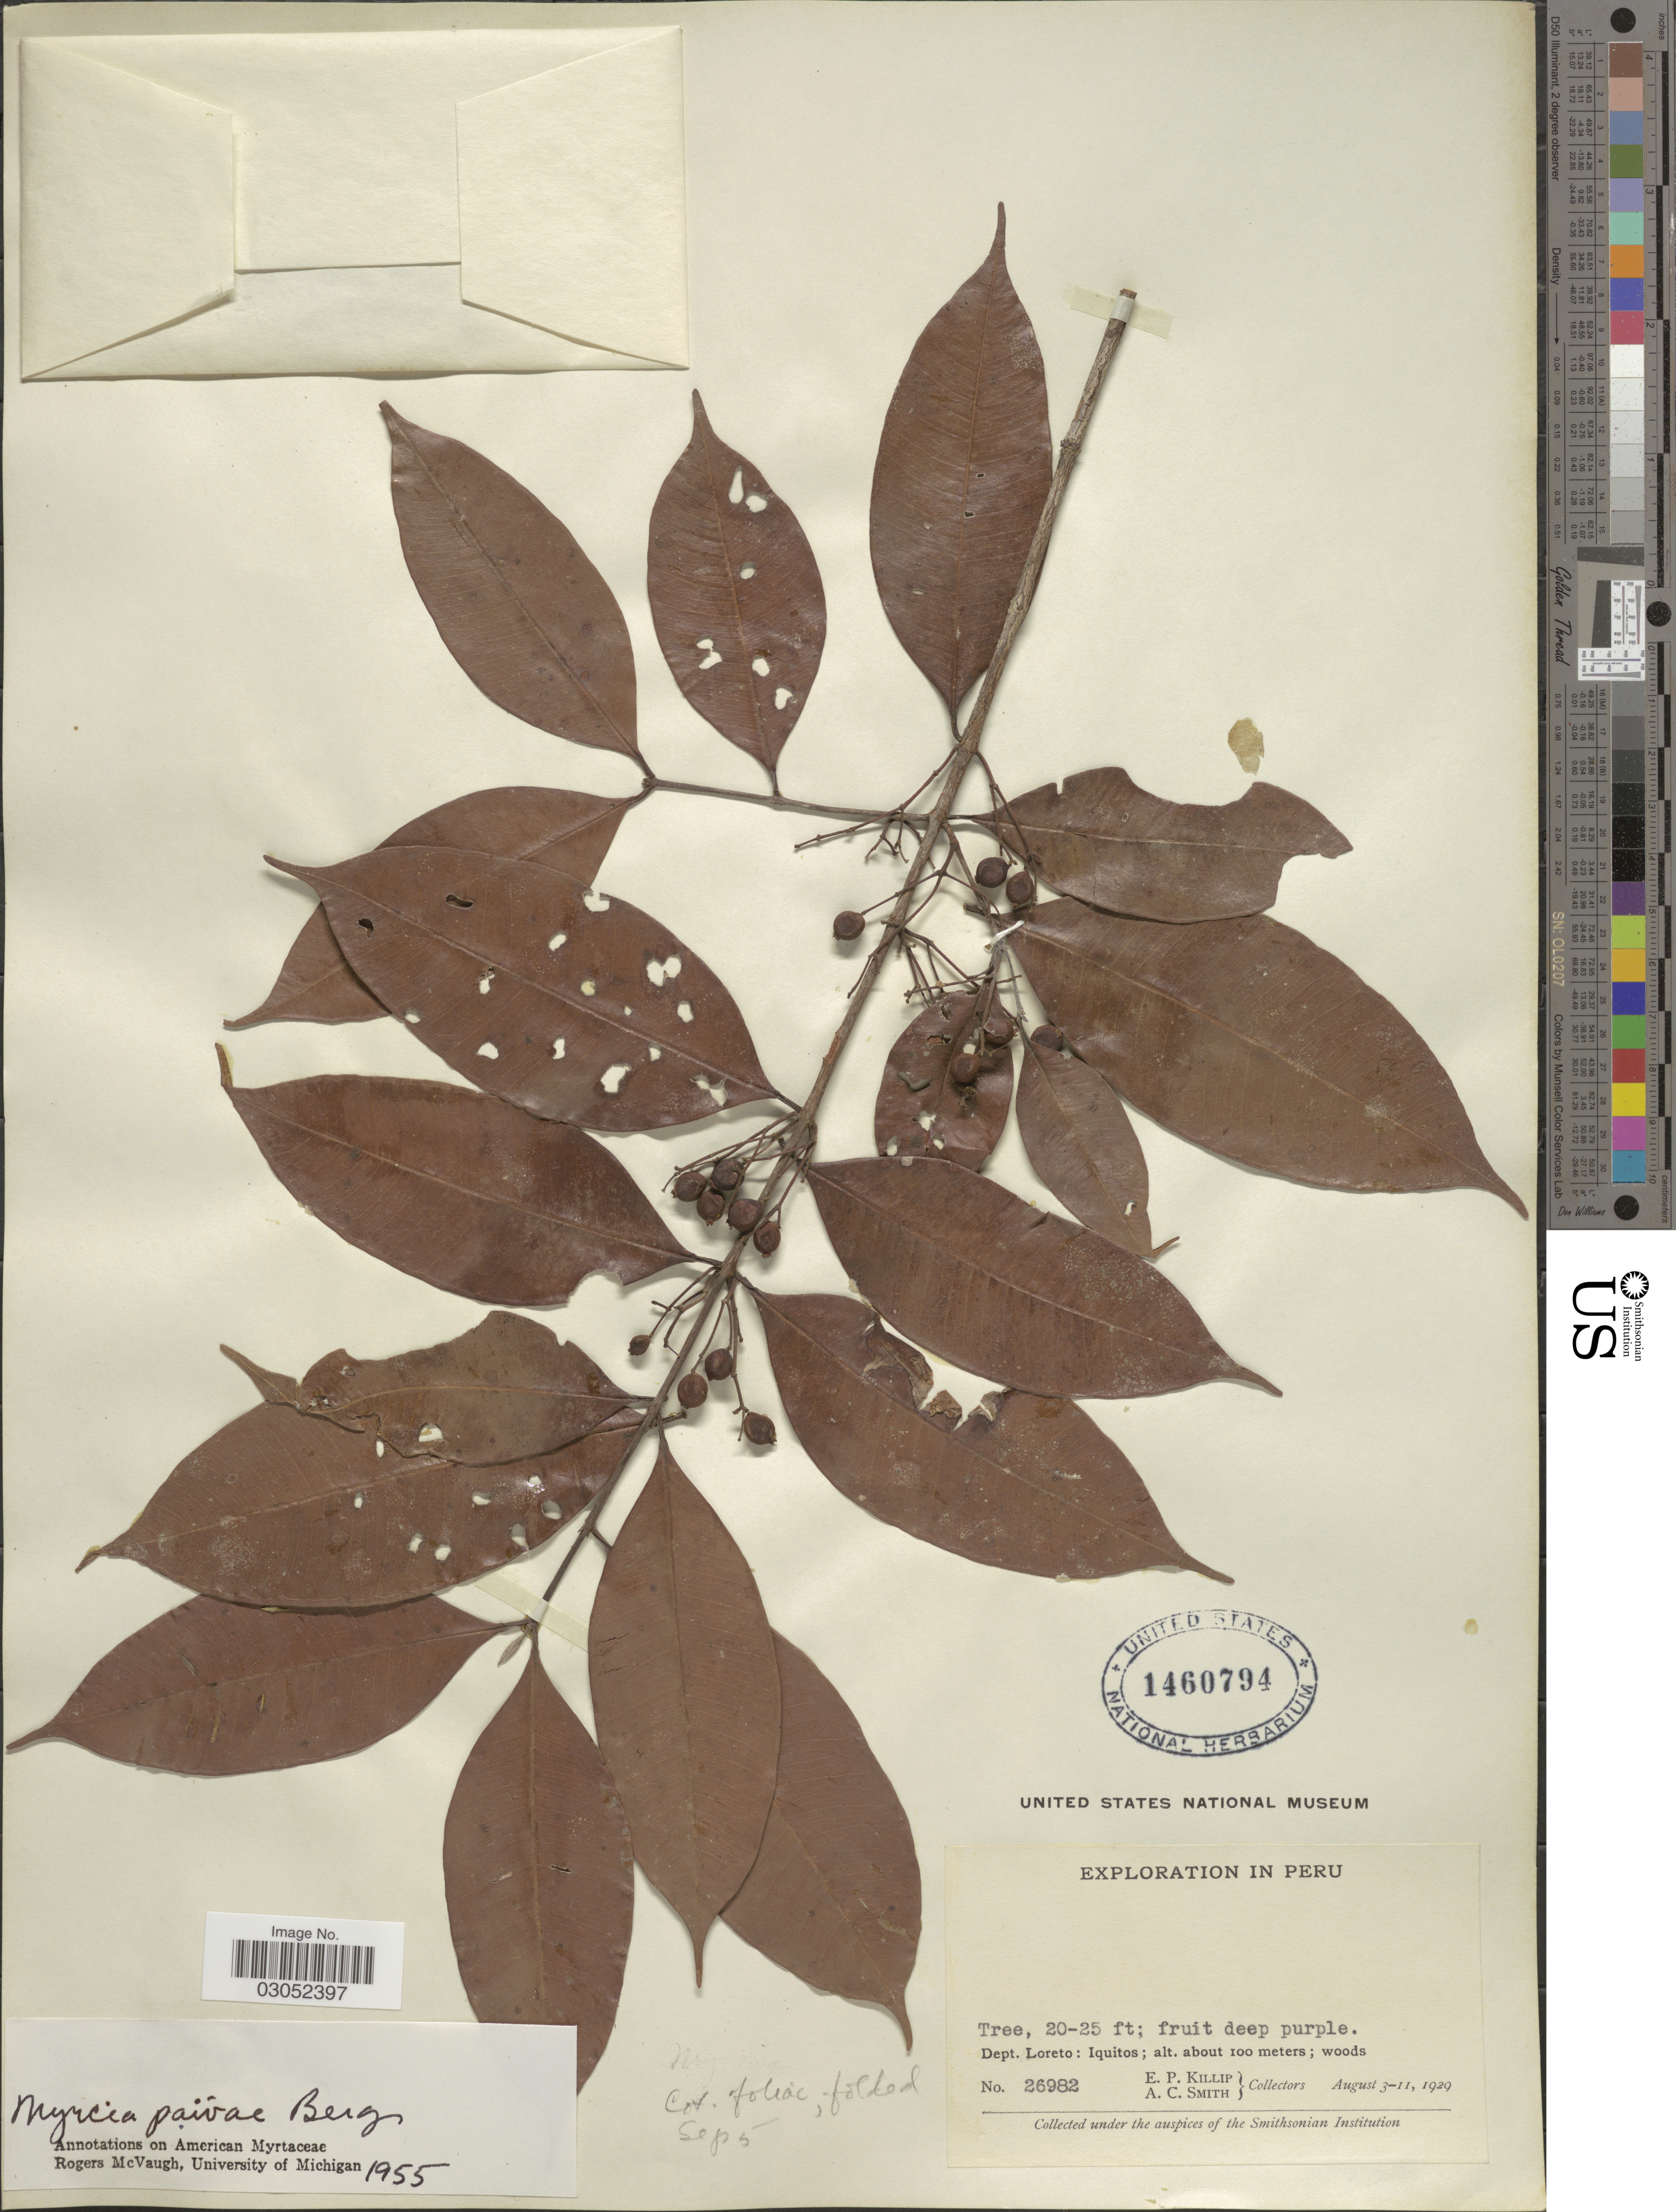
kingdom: Plantae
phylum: Tracheophyta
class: Magnoliopsida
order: Myrtales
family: Myrtaceae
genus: Myrcia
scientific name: Myrcia paivae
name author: O. Berg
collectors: E. P. Killip & A. C. Smith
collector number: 26982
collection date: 1929-08-03/1929-08-11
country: Peru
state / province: Loreto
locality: Dept. Loreto: Iquitos.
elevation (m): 100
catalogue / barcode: US 1460794